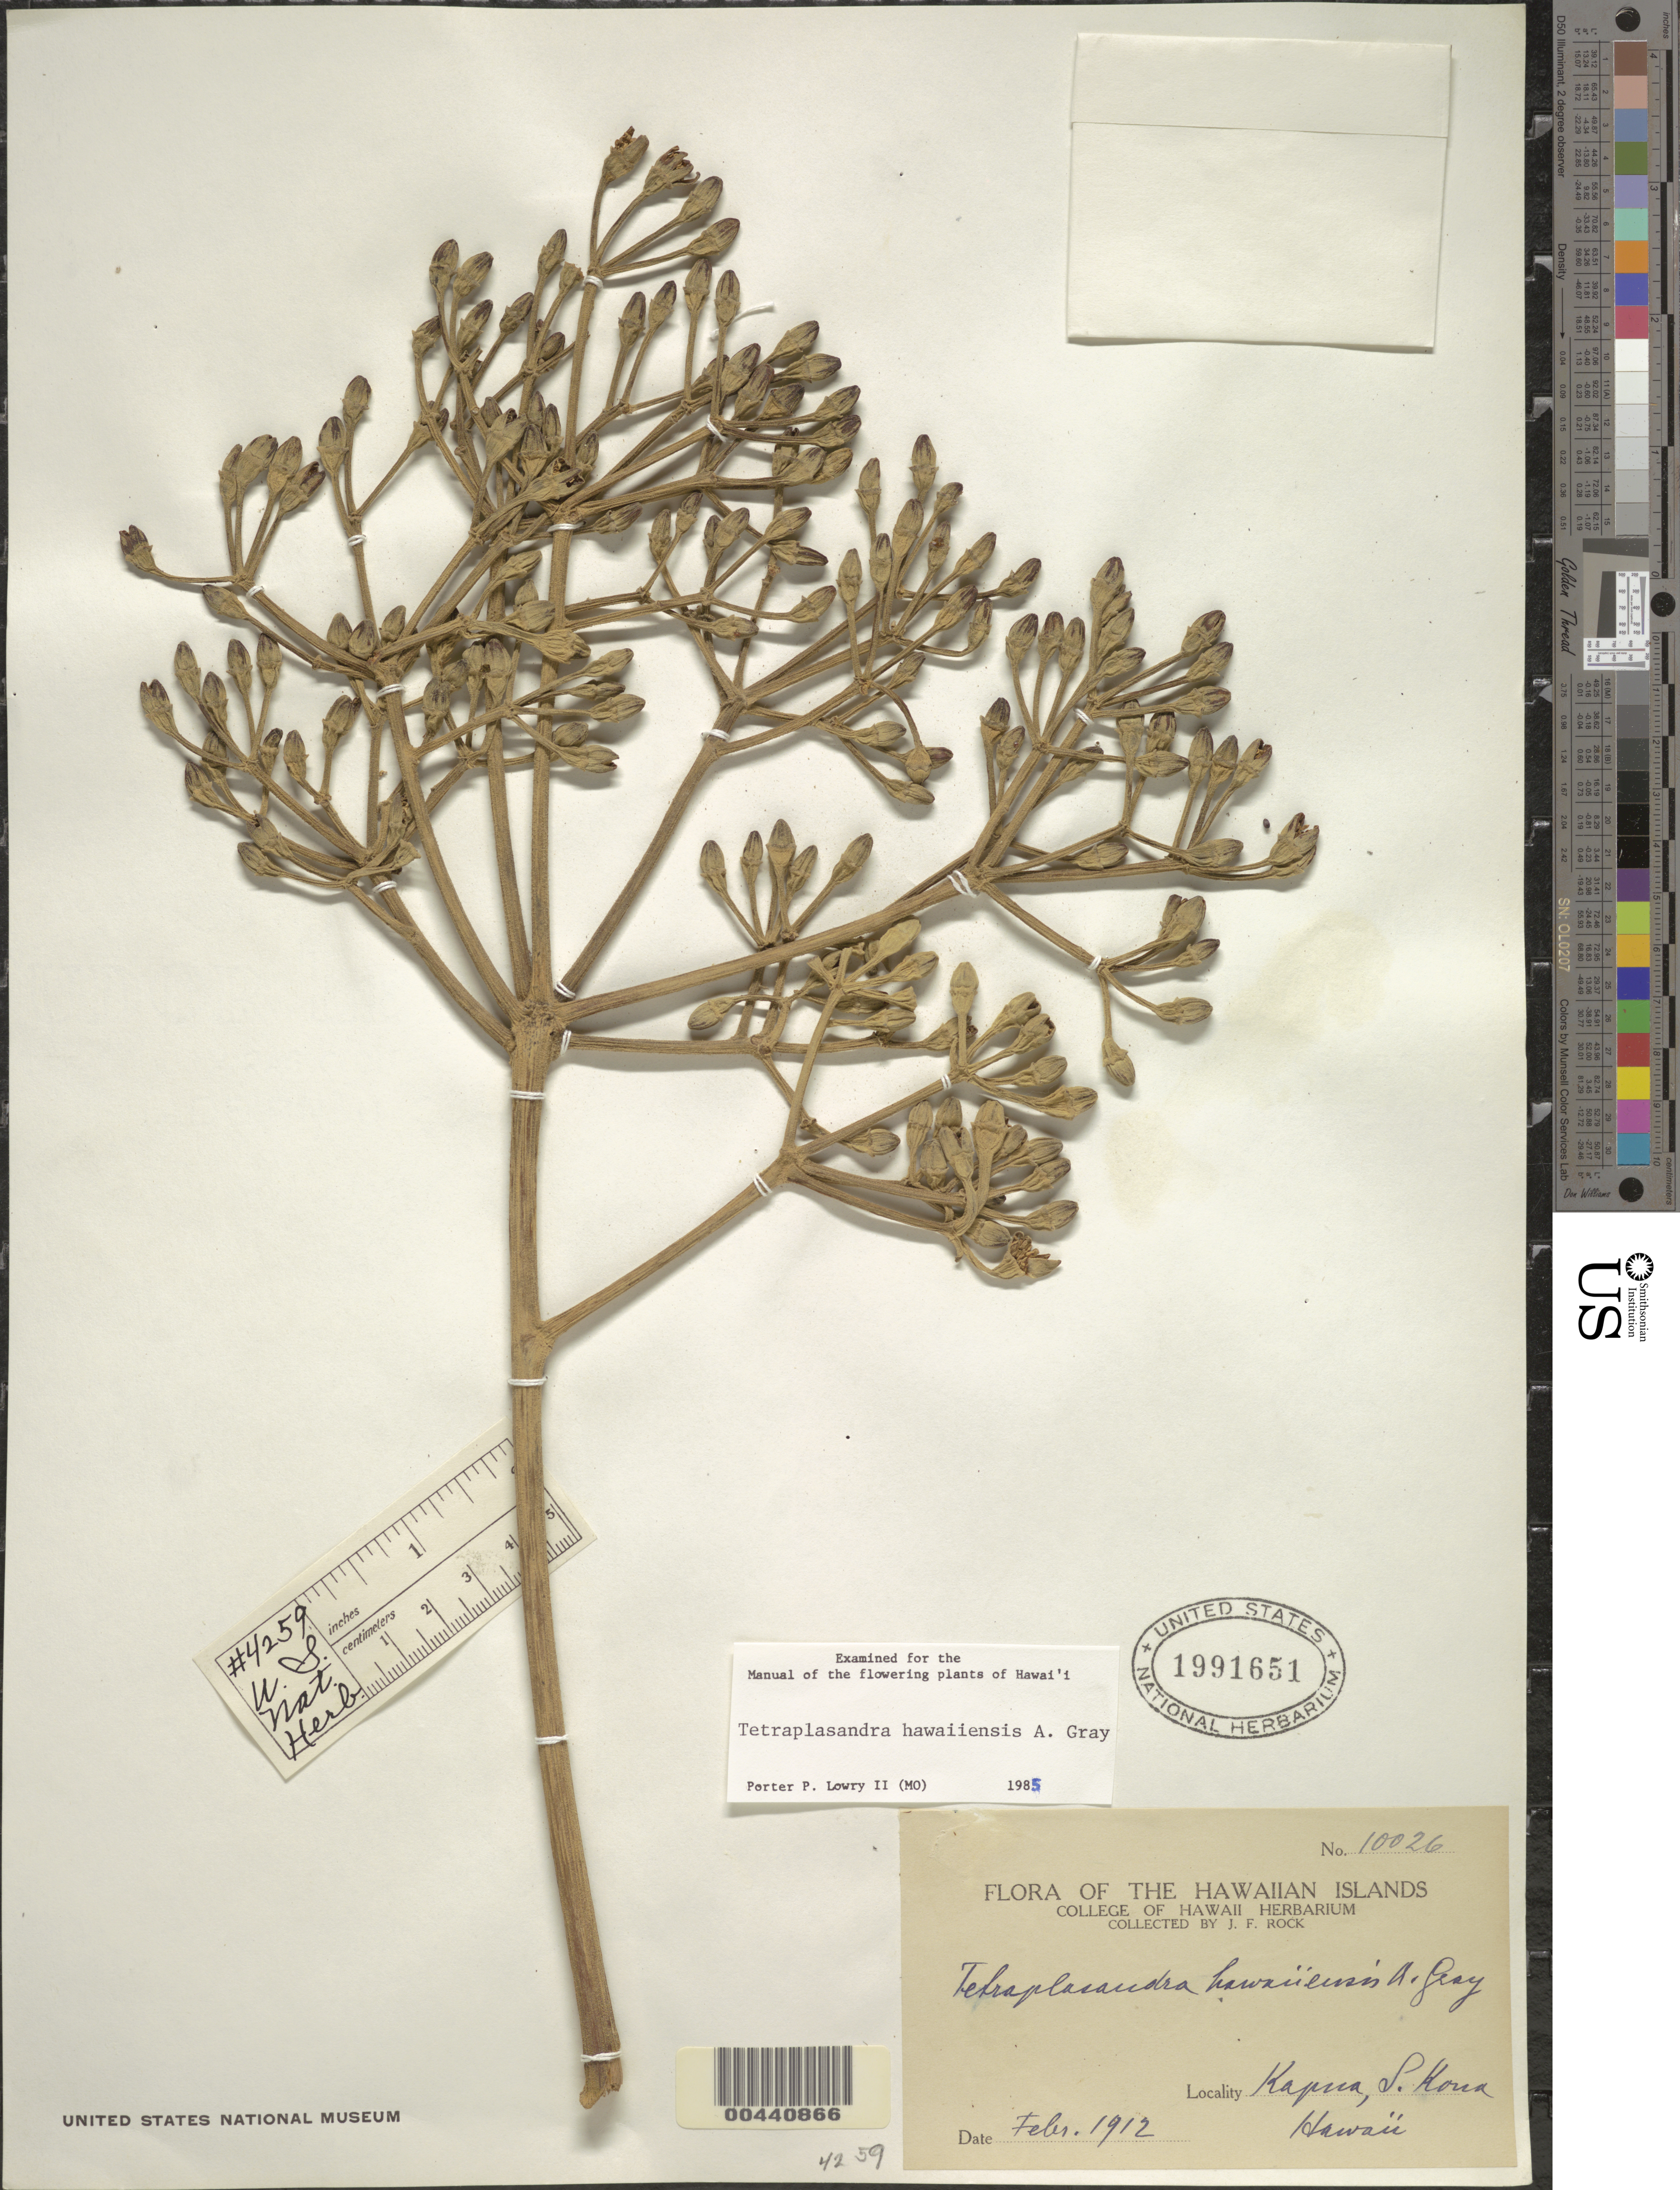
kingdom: Plantae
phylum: Tracheophyta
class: Magnoliopsida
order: Apiales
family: Araliaceae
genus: Polyscias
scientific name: Polyscias hawaiensis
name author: (A. Gray) Lowry & G. M. Plunkett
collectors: J. F. Rock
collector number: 10026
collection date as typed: Feb 1912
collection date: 1912-02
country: United States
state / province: Hawaii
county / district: Hawaii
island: Hawaii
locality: Kapua, S Kona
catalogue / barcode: US 1991651